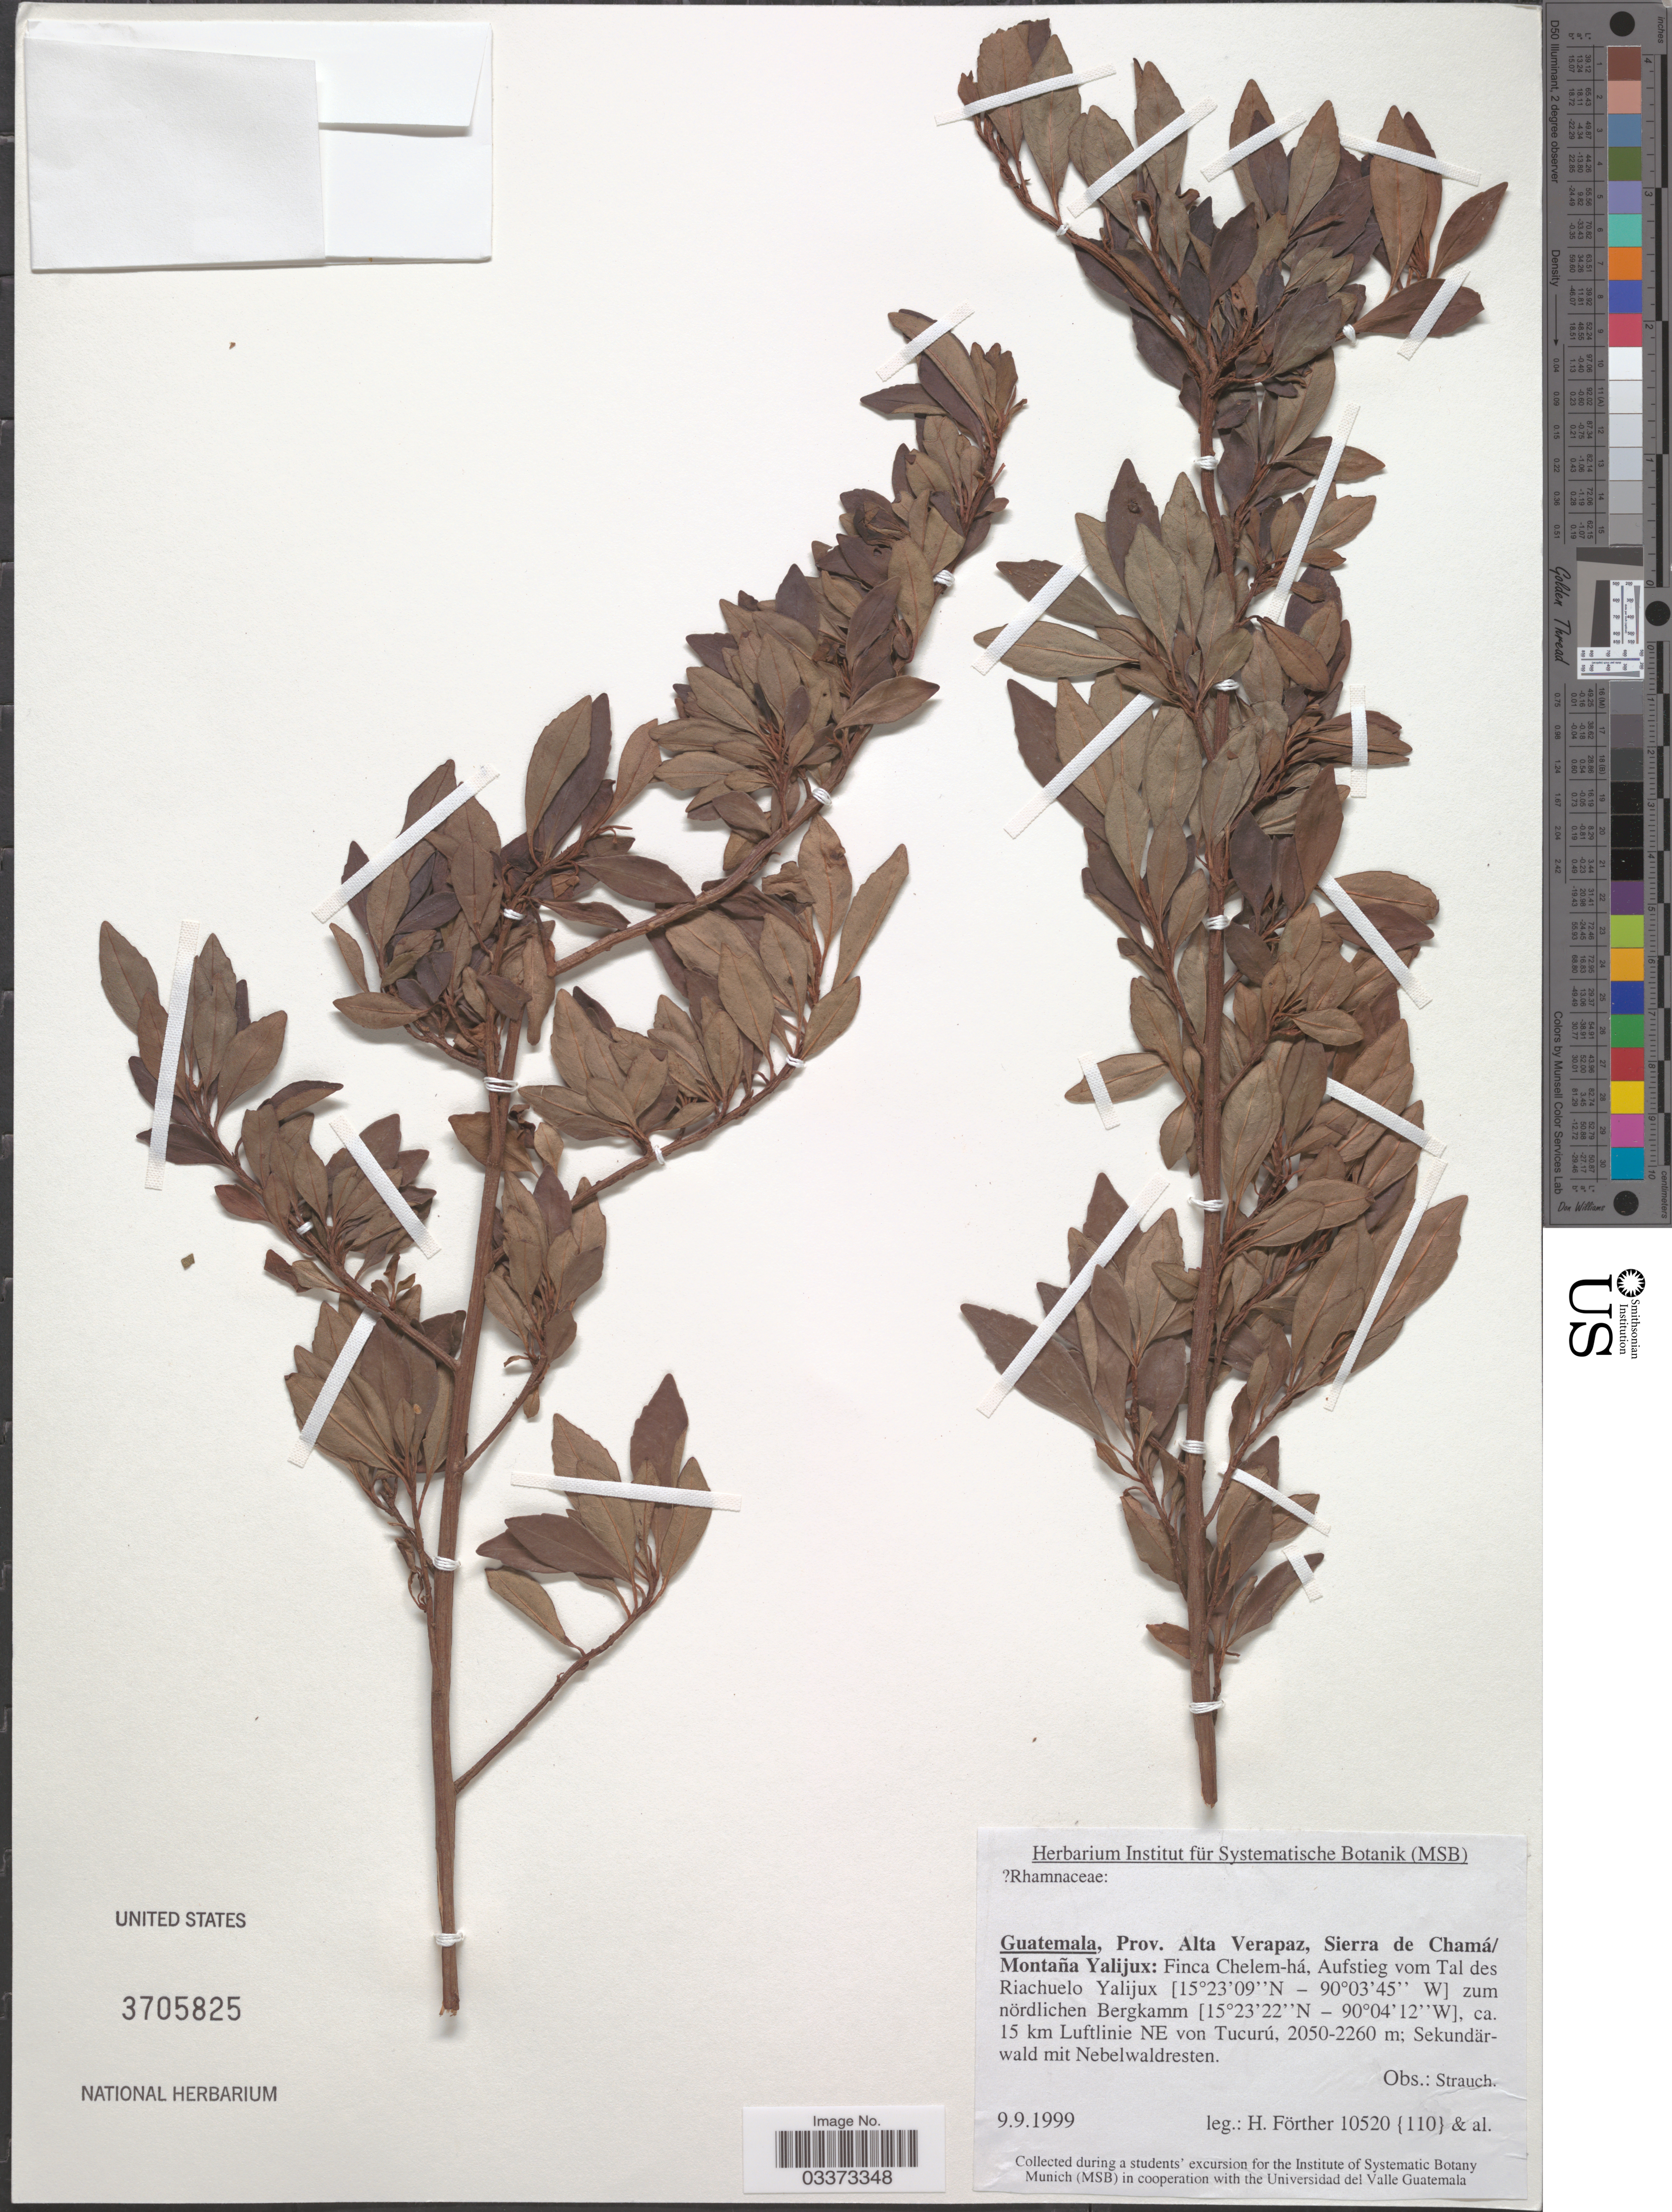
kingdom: Plantae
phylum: Tracheophyta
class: Magnoliopsida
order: Rosales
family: Rhamnaceae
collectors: H. Förther & et al.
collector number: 10520 {110}?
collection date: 1999-09-09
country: Guatemala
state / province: Alta Verapaz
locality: Sierra de Chamá/ Montaña Yalijux: Finca Chelem-há, Aufstieg vom Tal des Riachuelo Yalijux zum nördlichen Bergkamm, ca. 15 km Luftlinie NE von Tucurú, Sekundärwald mit Nebelwaldresten.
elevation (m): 2050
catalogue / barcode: US 3705825